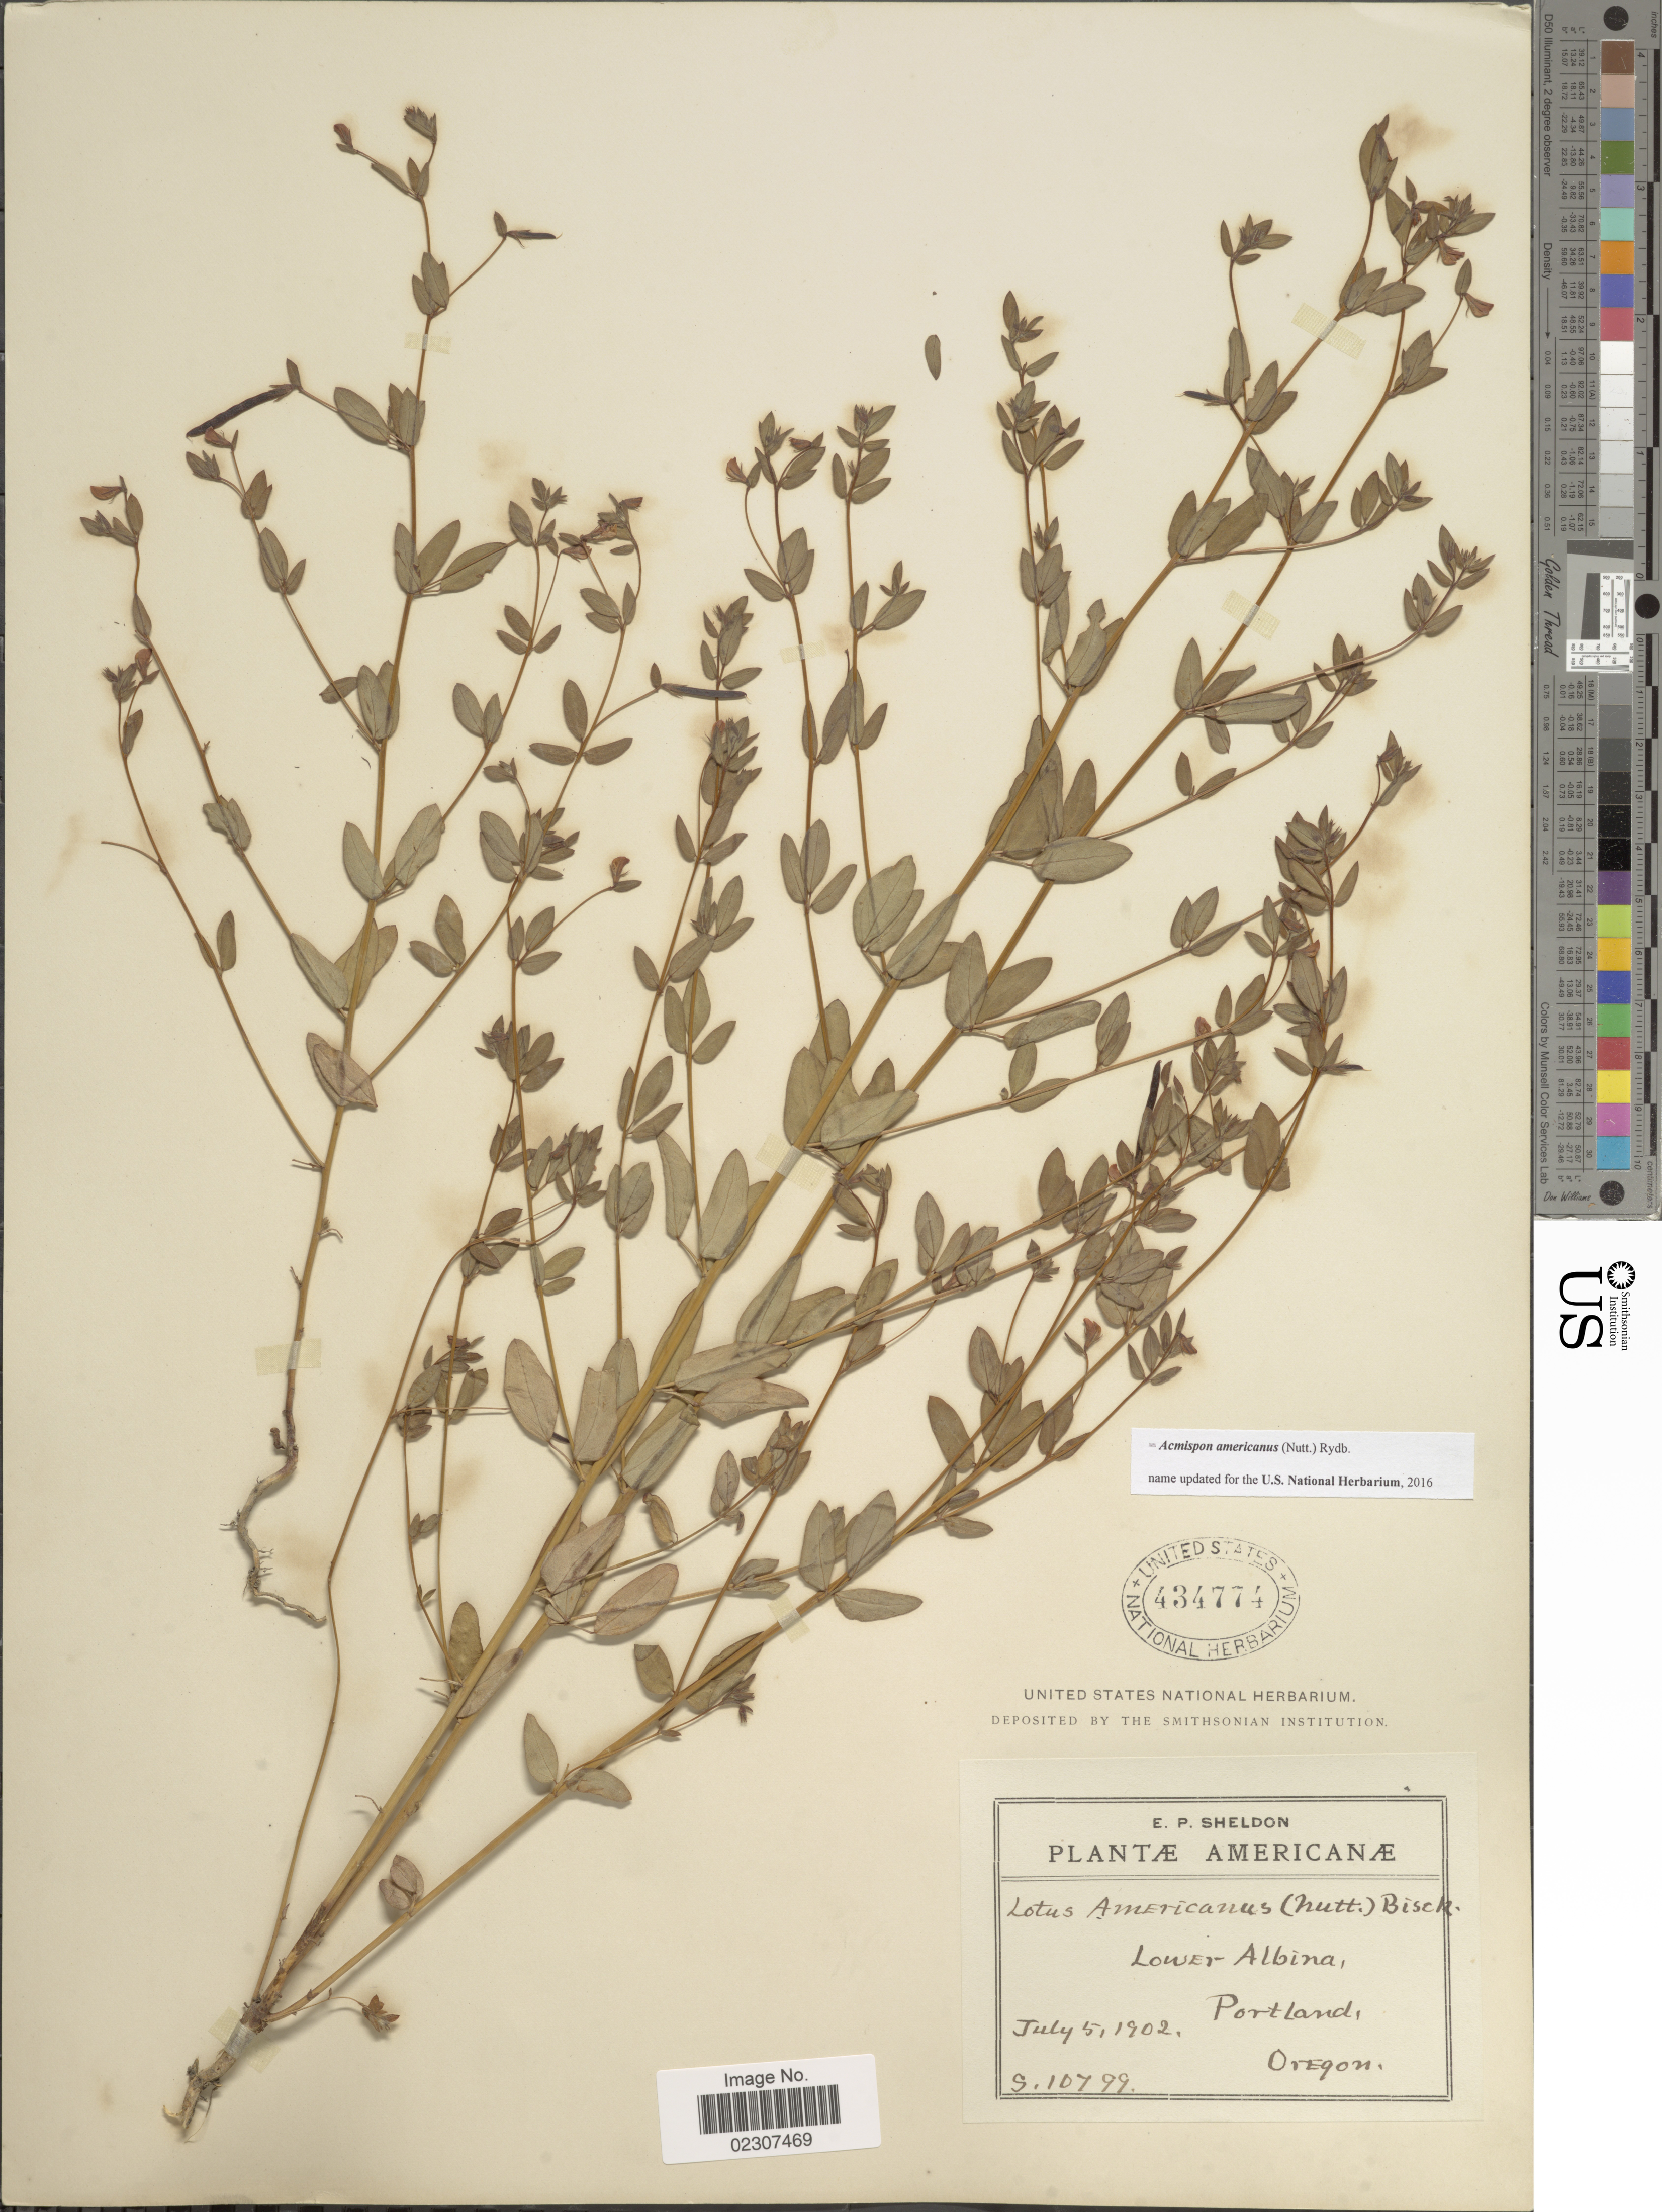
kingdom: Plantae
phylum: Tracheophyta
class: Magnoliopsida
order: Fabales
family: Fabaceae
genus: Acmispon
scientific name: Acmispon americanus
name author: (Nutt.) Rydb.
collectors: E. P. Sheldon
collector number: S10799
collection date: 1902-07-05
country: United States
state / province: Oregon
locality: Americanae, Portland. Oregon.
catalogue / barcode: US 434774